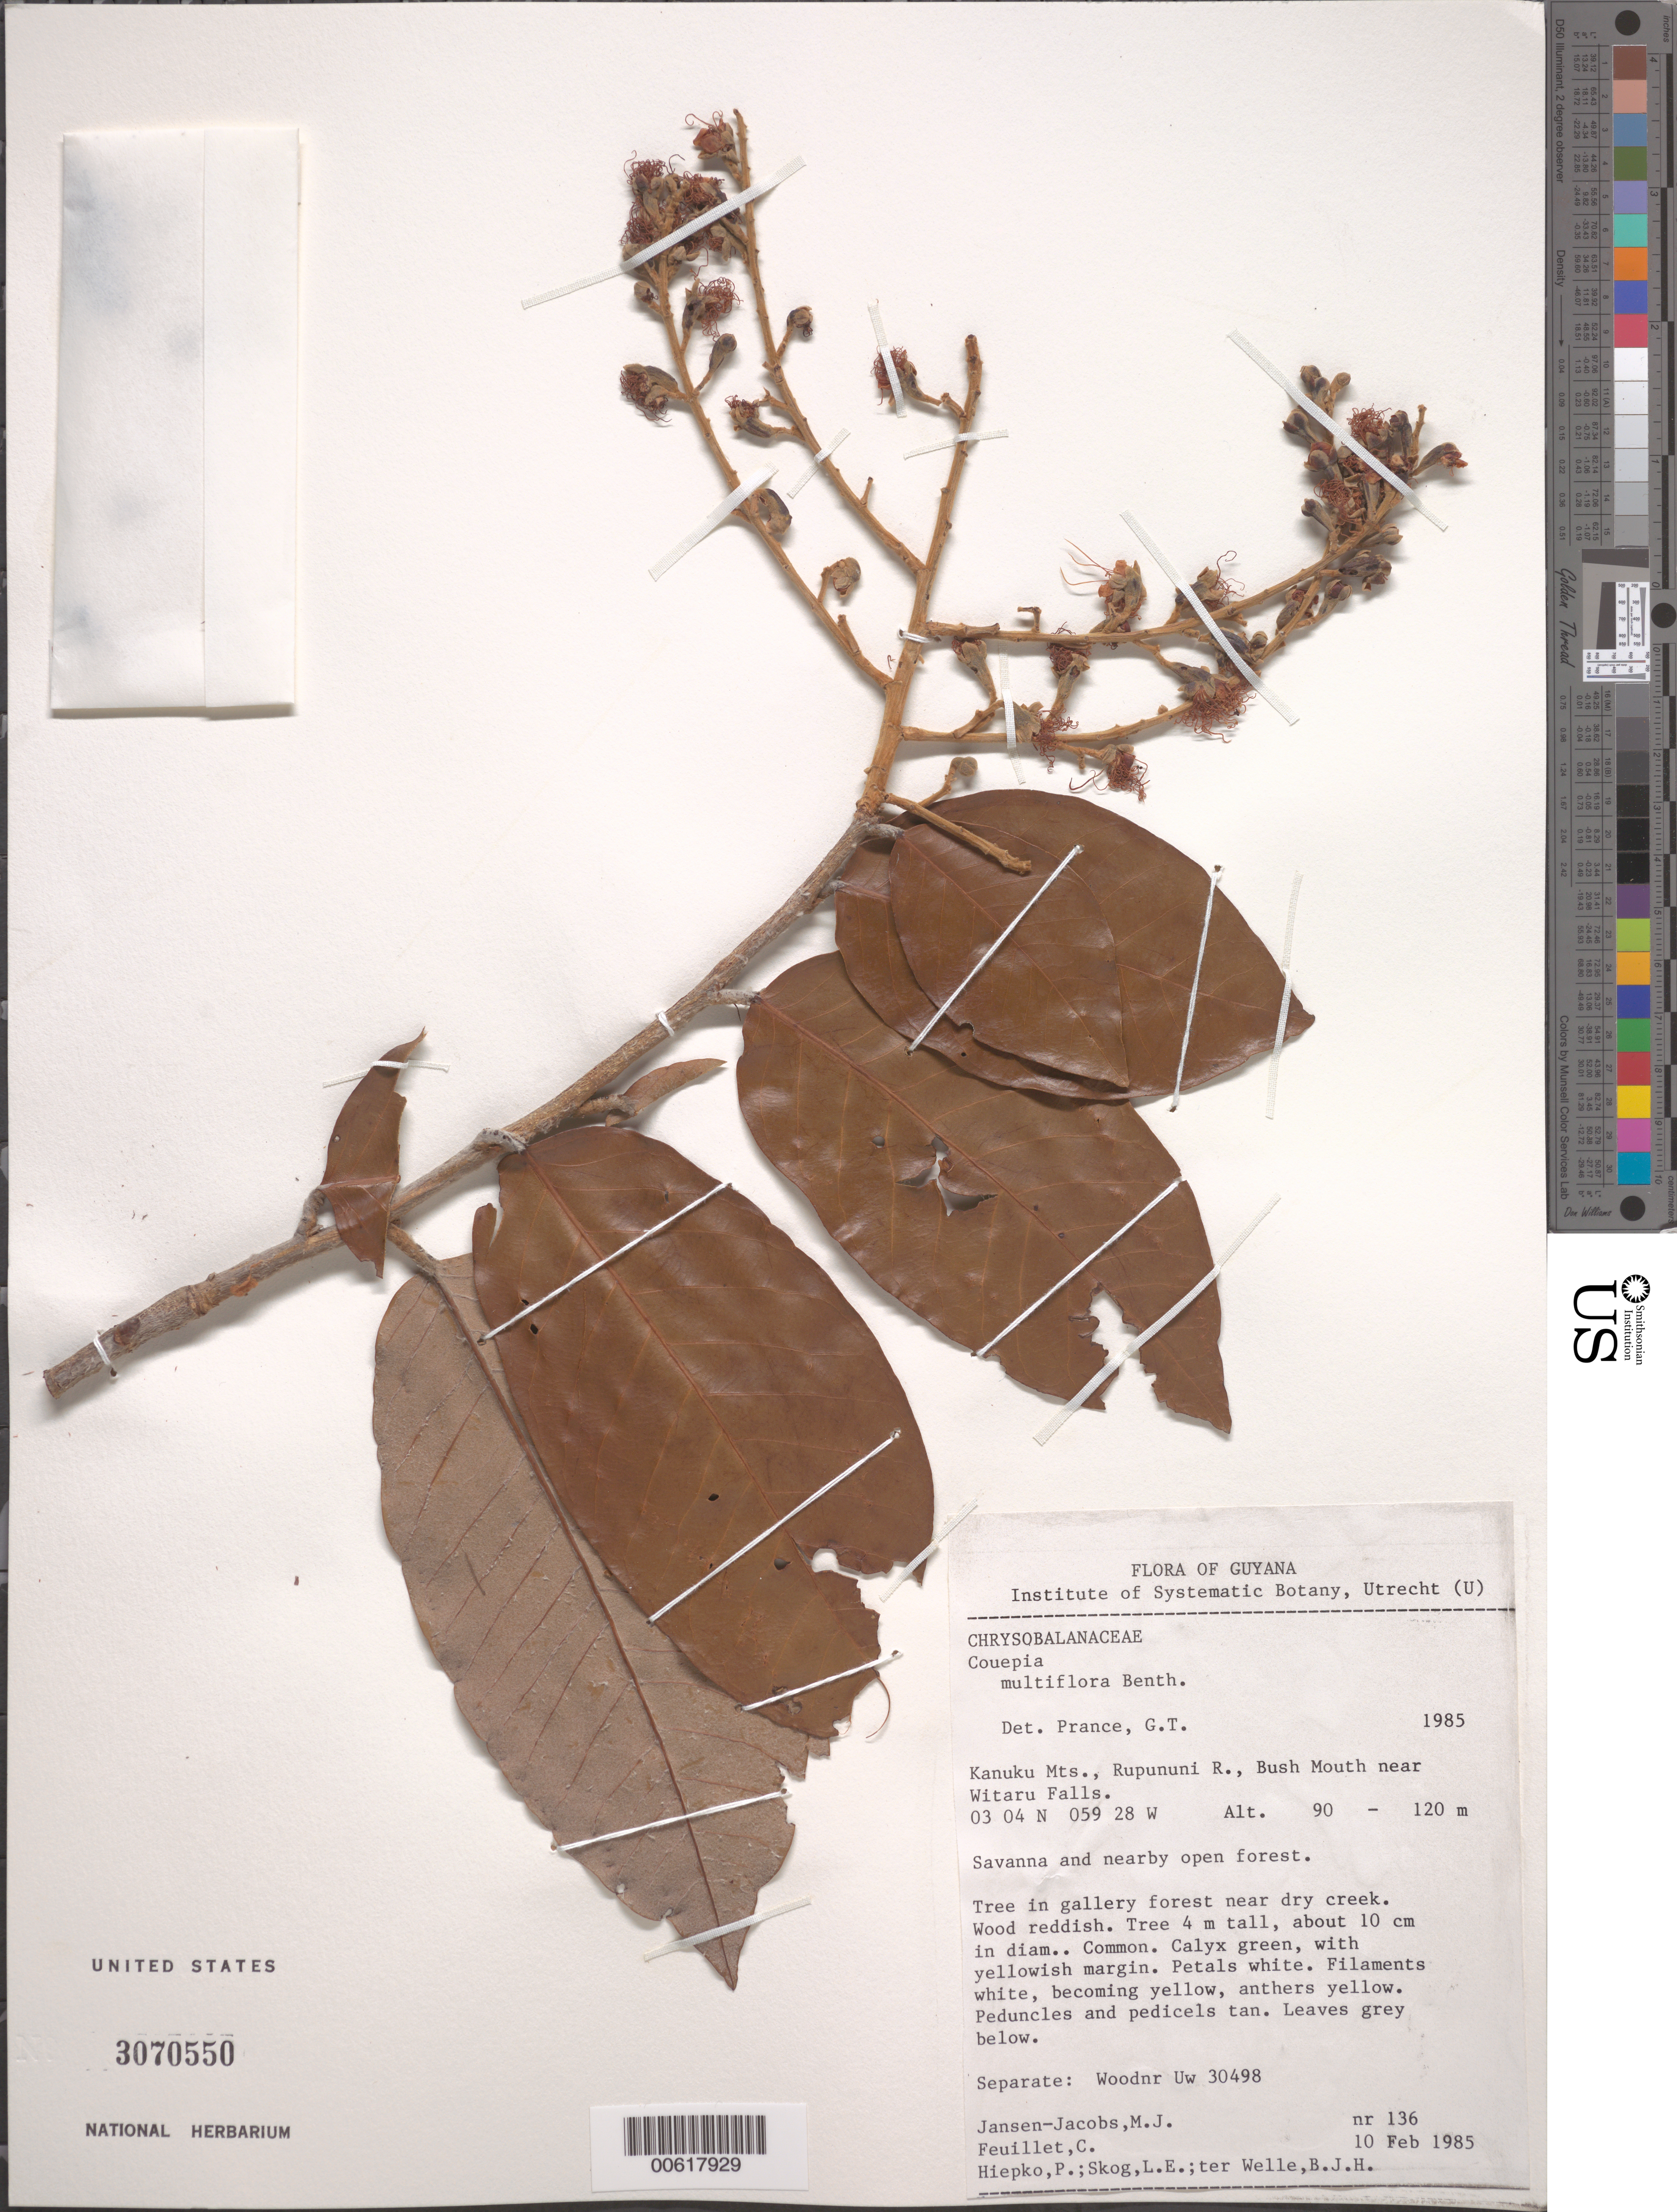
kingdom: Plantae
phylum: Tracheophyta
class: Magnoliopsida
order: Malpighiales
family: Chrysobalanaceae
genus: Couepia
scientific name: Couepia multiflora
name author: Benth.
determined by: Prance, G. T.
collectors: M. J. Jansen-Jacobs, C. Feuillet, P. H. Hiepko, L. E. Skog & B. Welle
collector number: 136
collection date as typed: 10-Feb-85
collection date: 1985-02-10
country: Guyana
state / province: U. Takutu-U. Essequibo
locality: Kanuku Mts., Rupununi R., Bush Mouth near Witaru Falls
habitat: Savanna and nearby open forest; in gallery forest near dry creek.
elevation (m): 90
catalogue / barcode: US 3070550